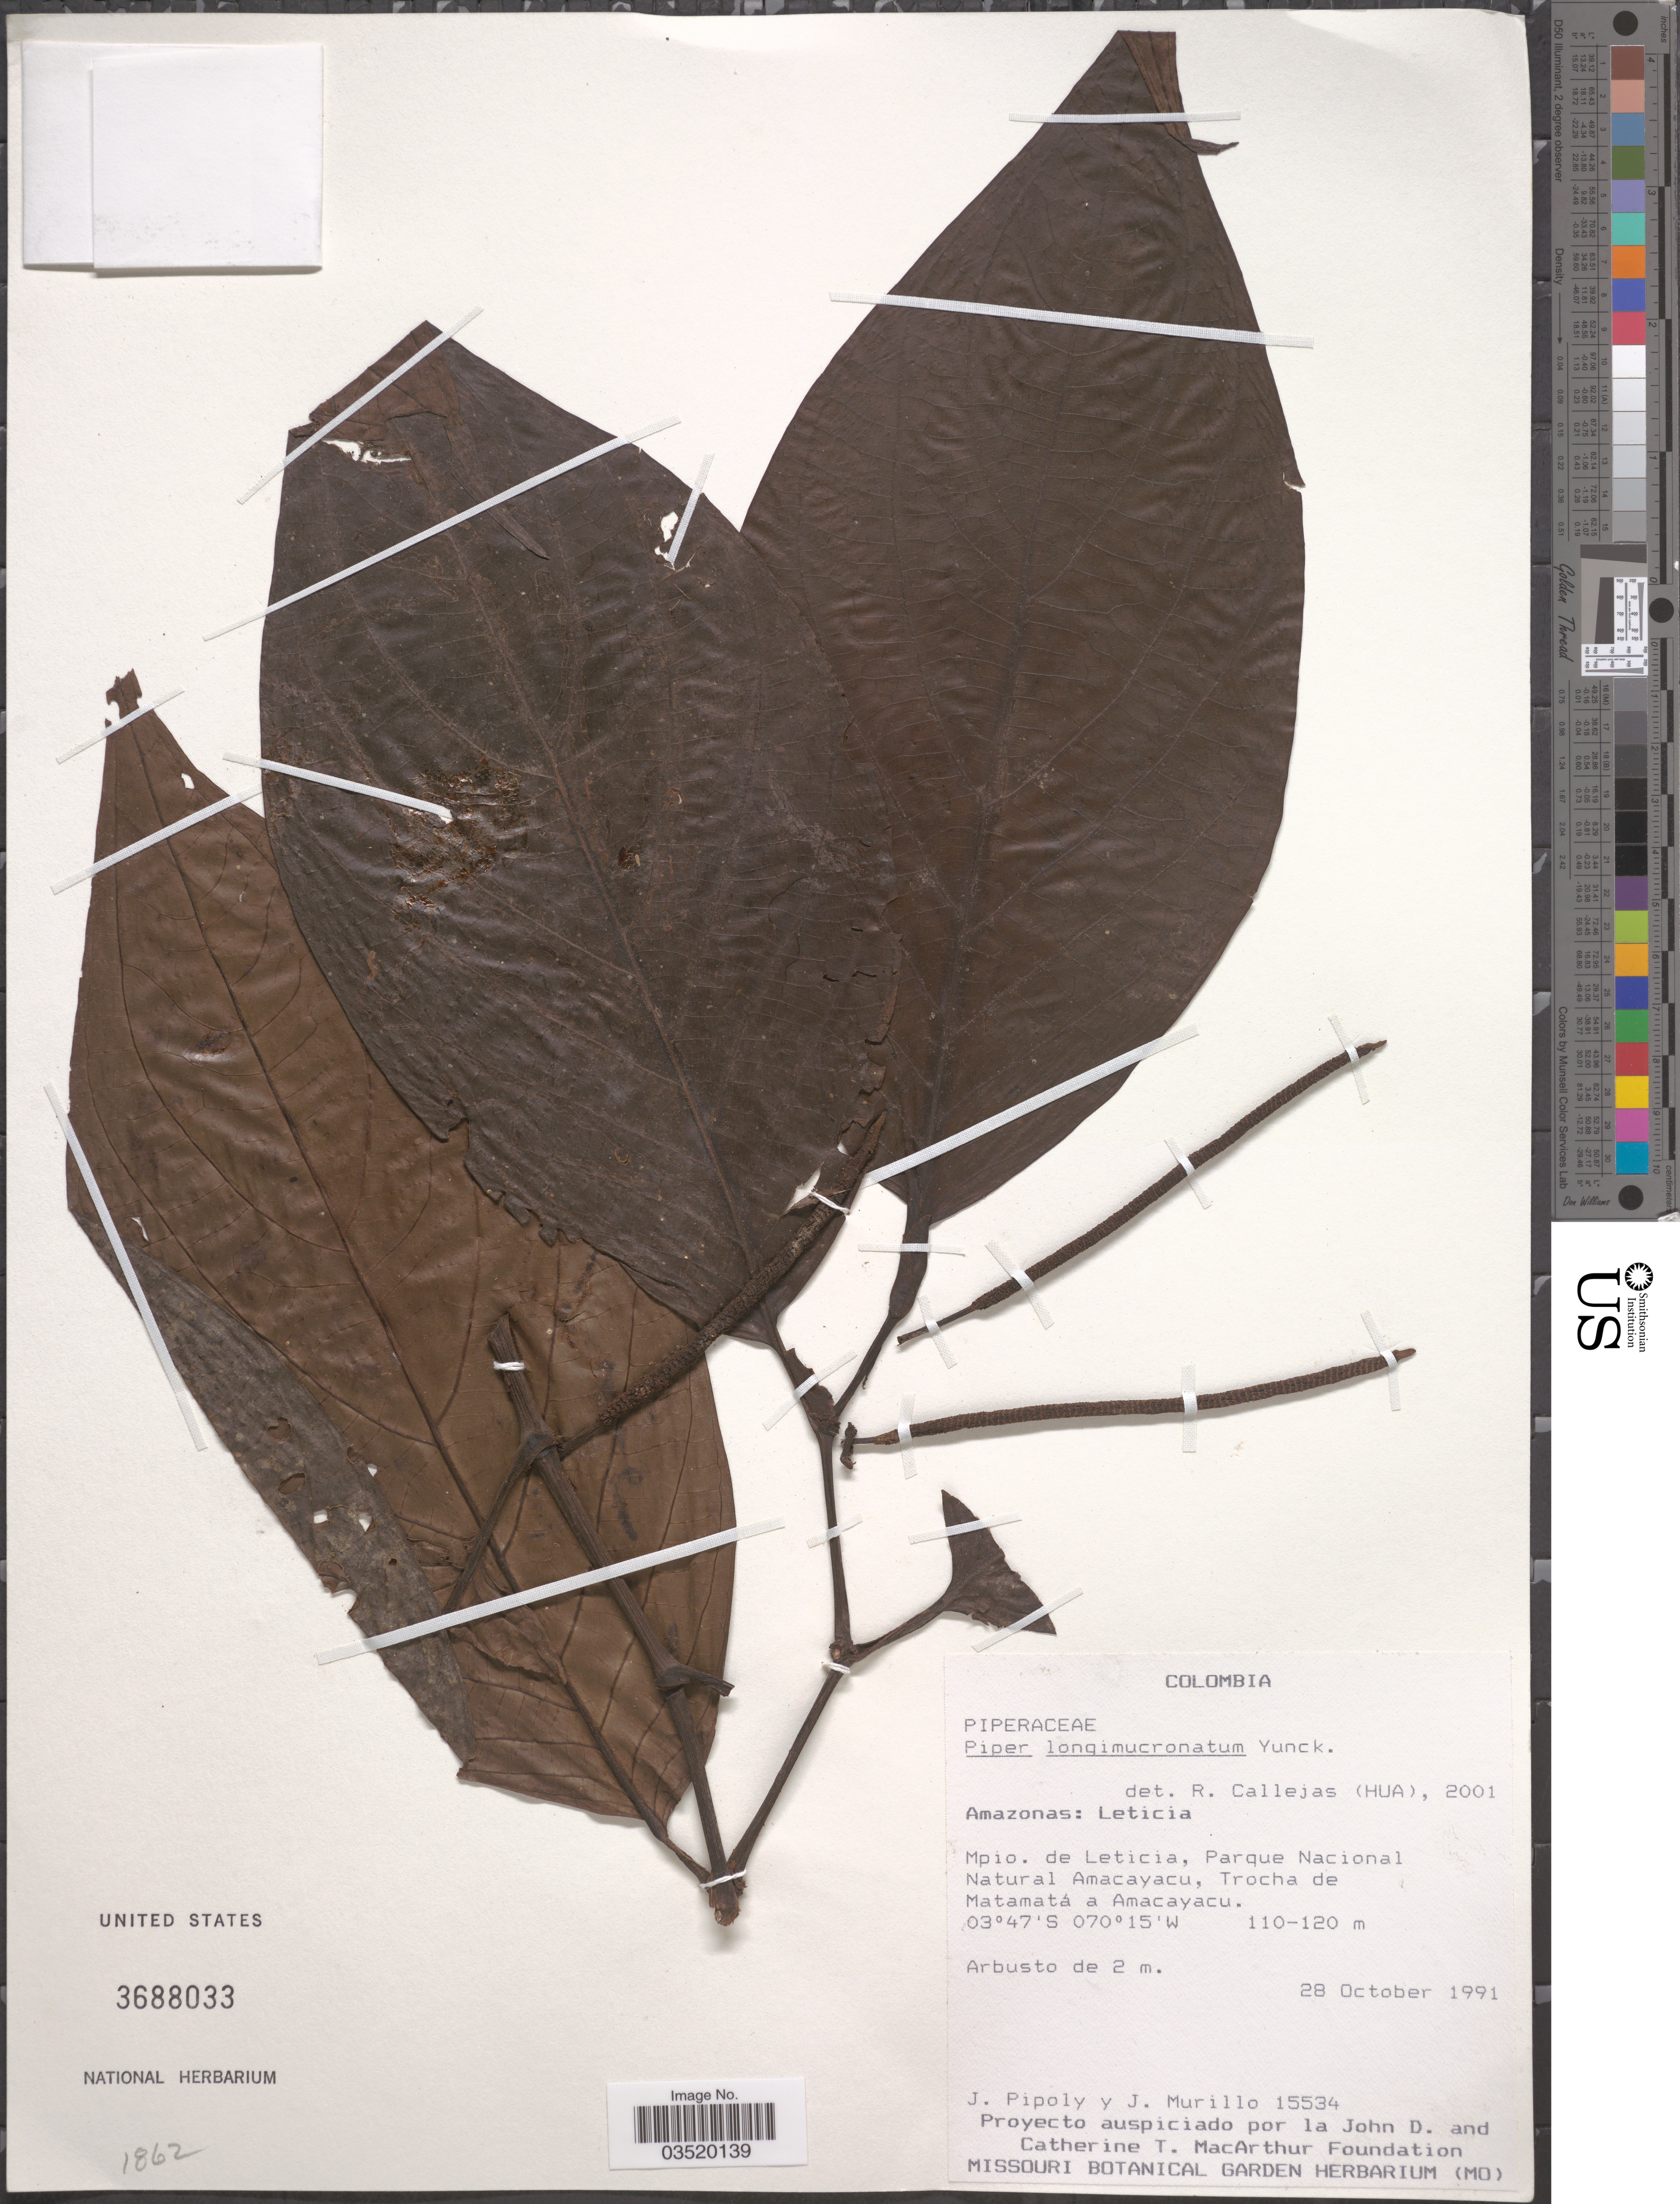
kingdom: Plantae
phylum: Tracheophyta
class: Magnoliopsida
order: Piperales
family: Piperaceae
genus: Piper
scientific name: Piper longimucronatum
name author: Yunck.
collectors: J. J. Pipoly & J. C. Murillo-A.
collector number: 15534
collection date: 1991-10-28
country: Colombia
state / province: Amazônas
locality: Leticia. Mpio. de Leticia, Parque Nacional Natural Amacayacu.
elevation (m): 110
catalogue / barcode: US 3688033